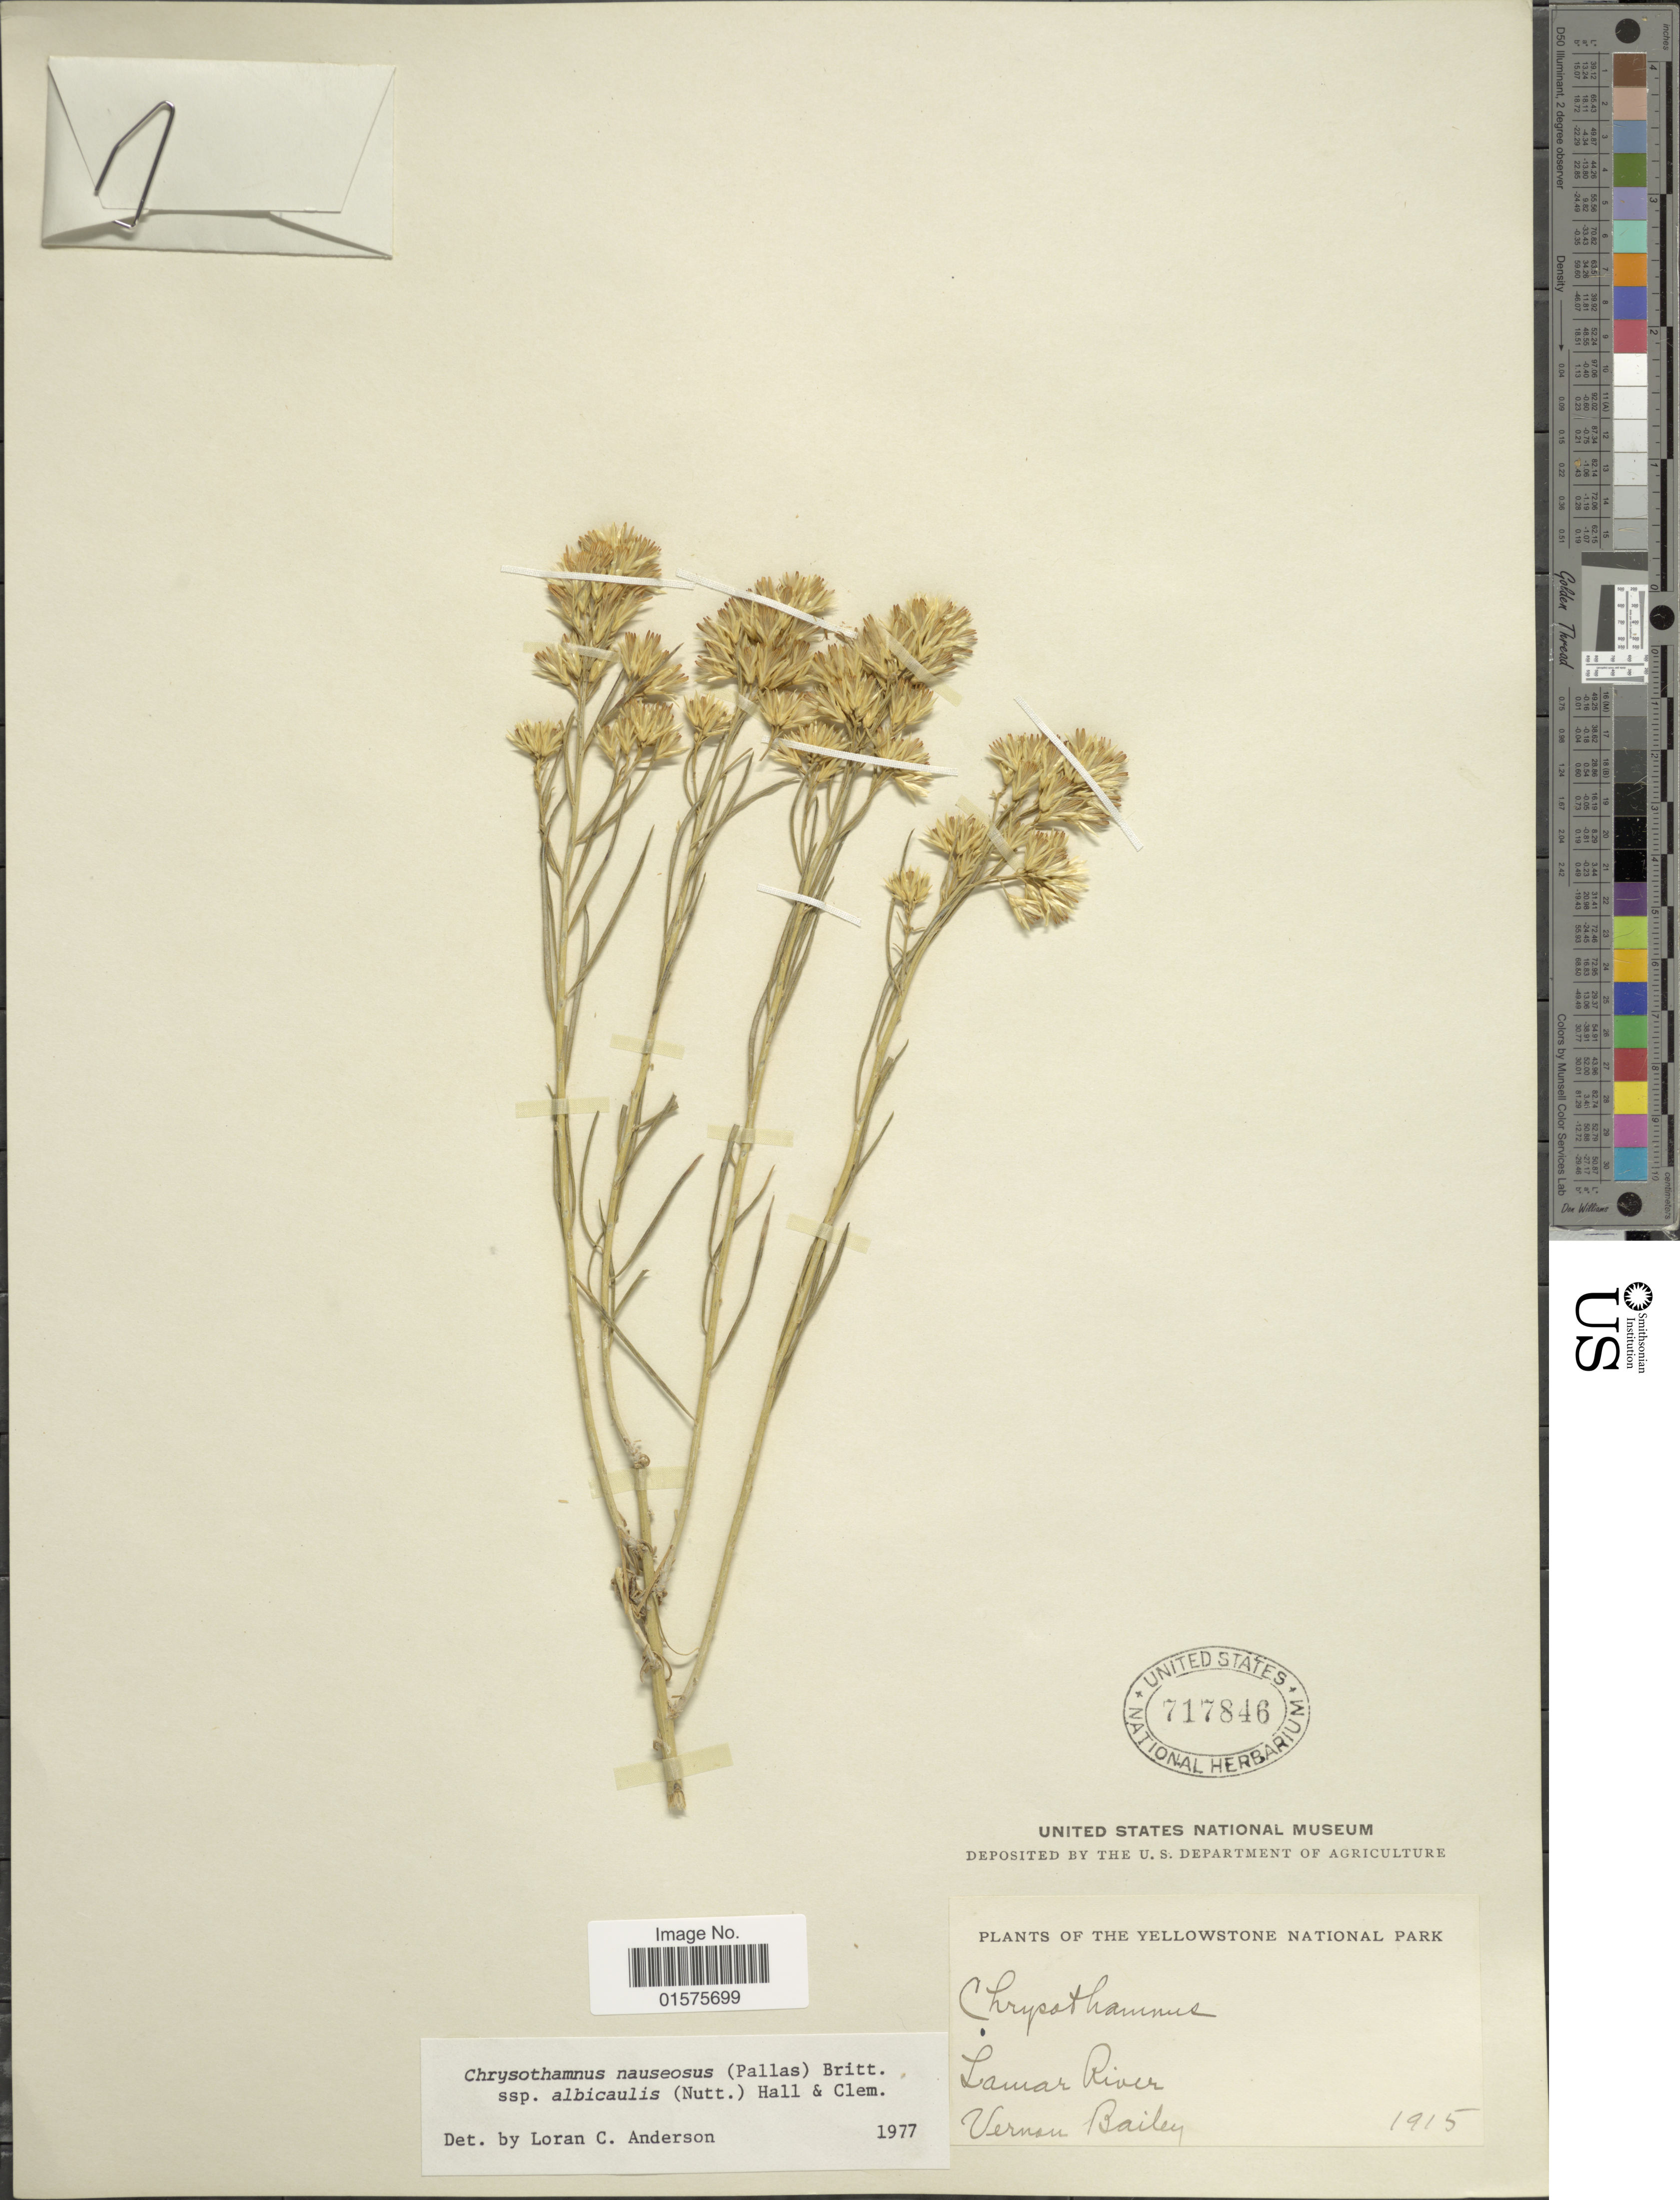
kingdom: Plantae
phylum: Tracheophyta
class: Magnoliopsida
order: Asterales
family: Asteraceae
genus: Ericameria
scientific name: Ericameria nauseosa var. speciosa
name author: (Nutt.) G.L. Nesom & G.I. Baird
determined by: Urbatsch, Lowell E., Curator (LSU), Louisiana State University (UNITED STATES)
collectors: V. O. Bailey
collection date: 1915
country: United States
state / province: Wyoming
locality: Yellowstone National Park. Lamar River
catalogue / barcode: US 717846